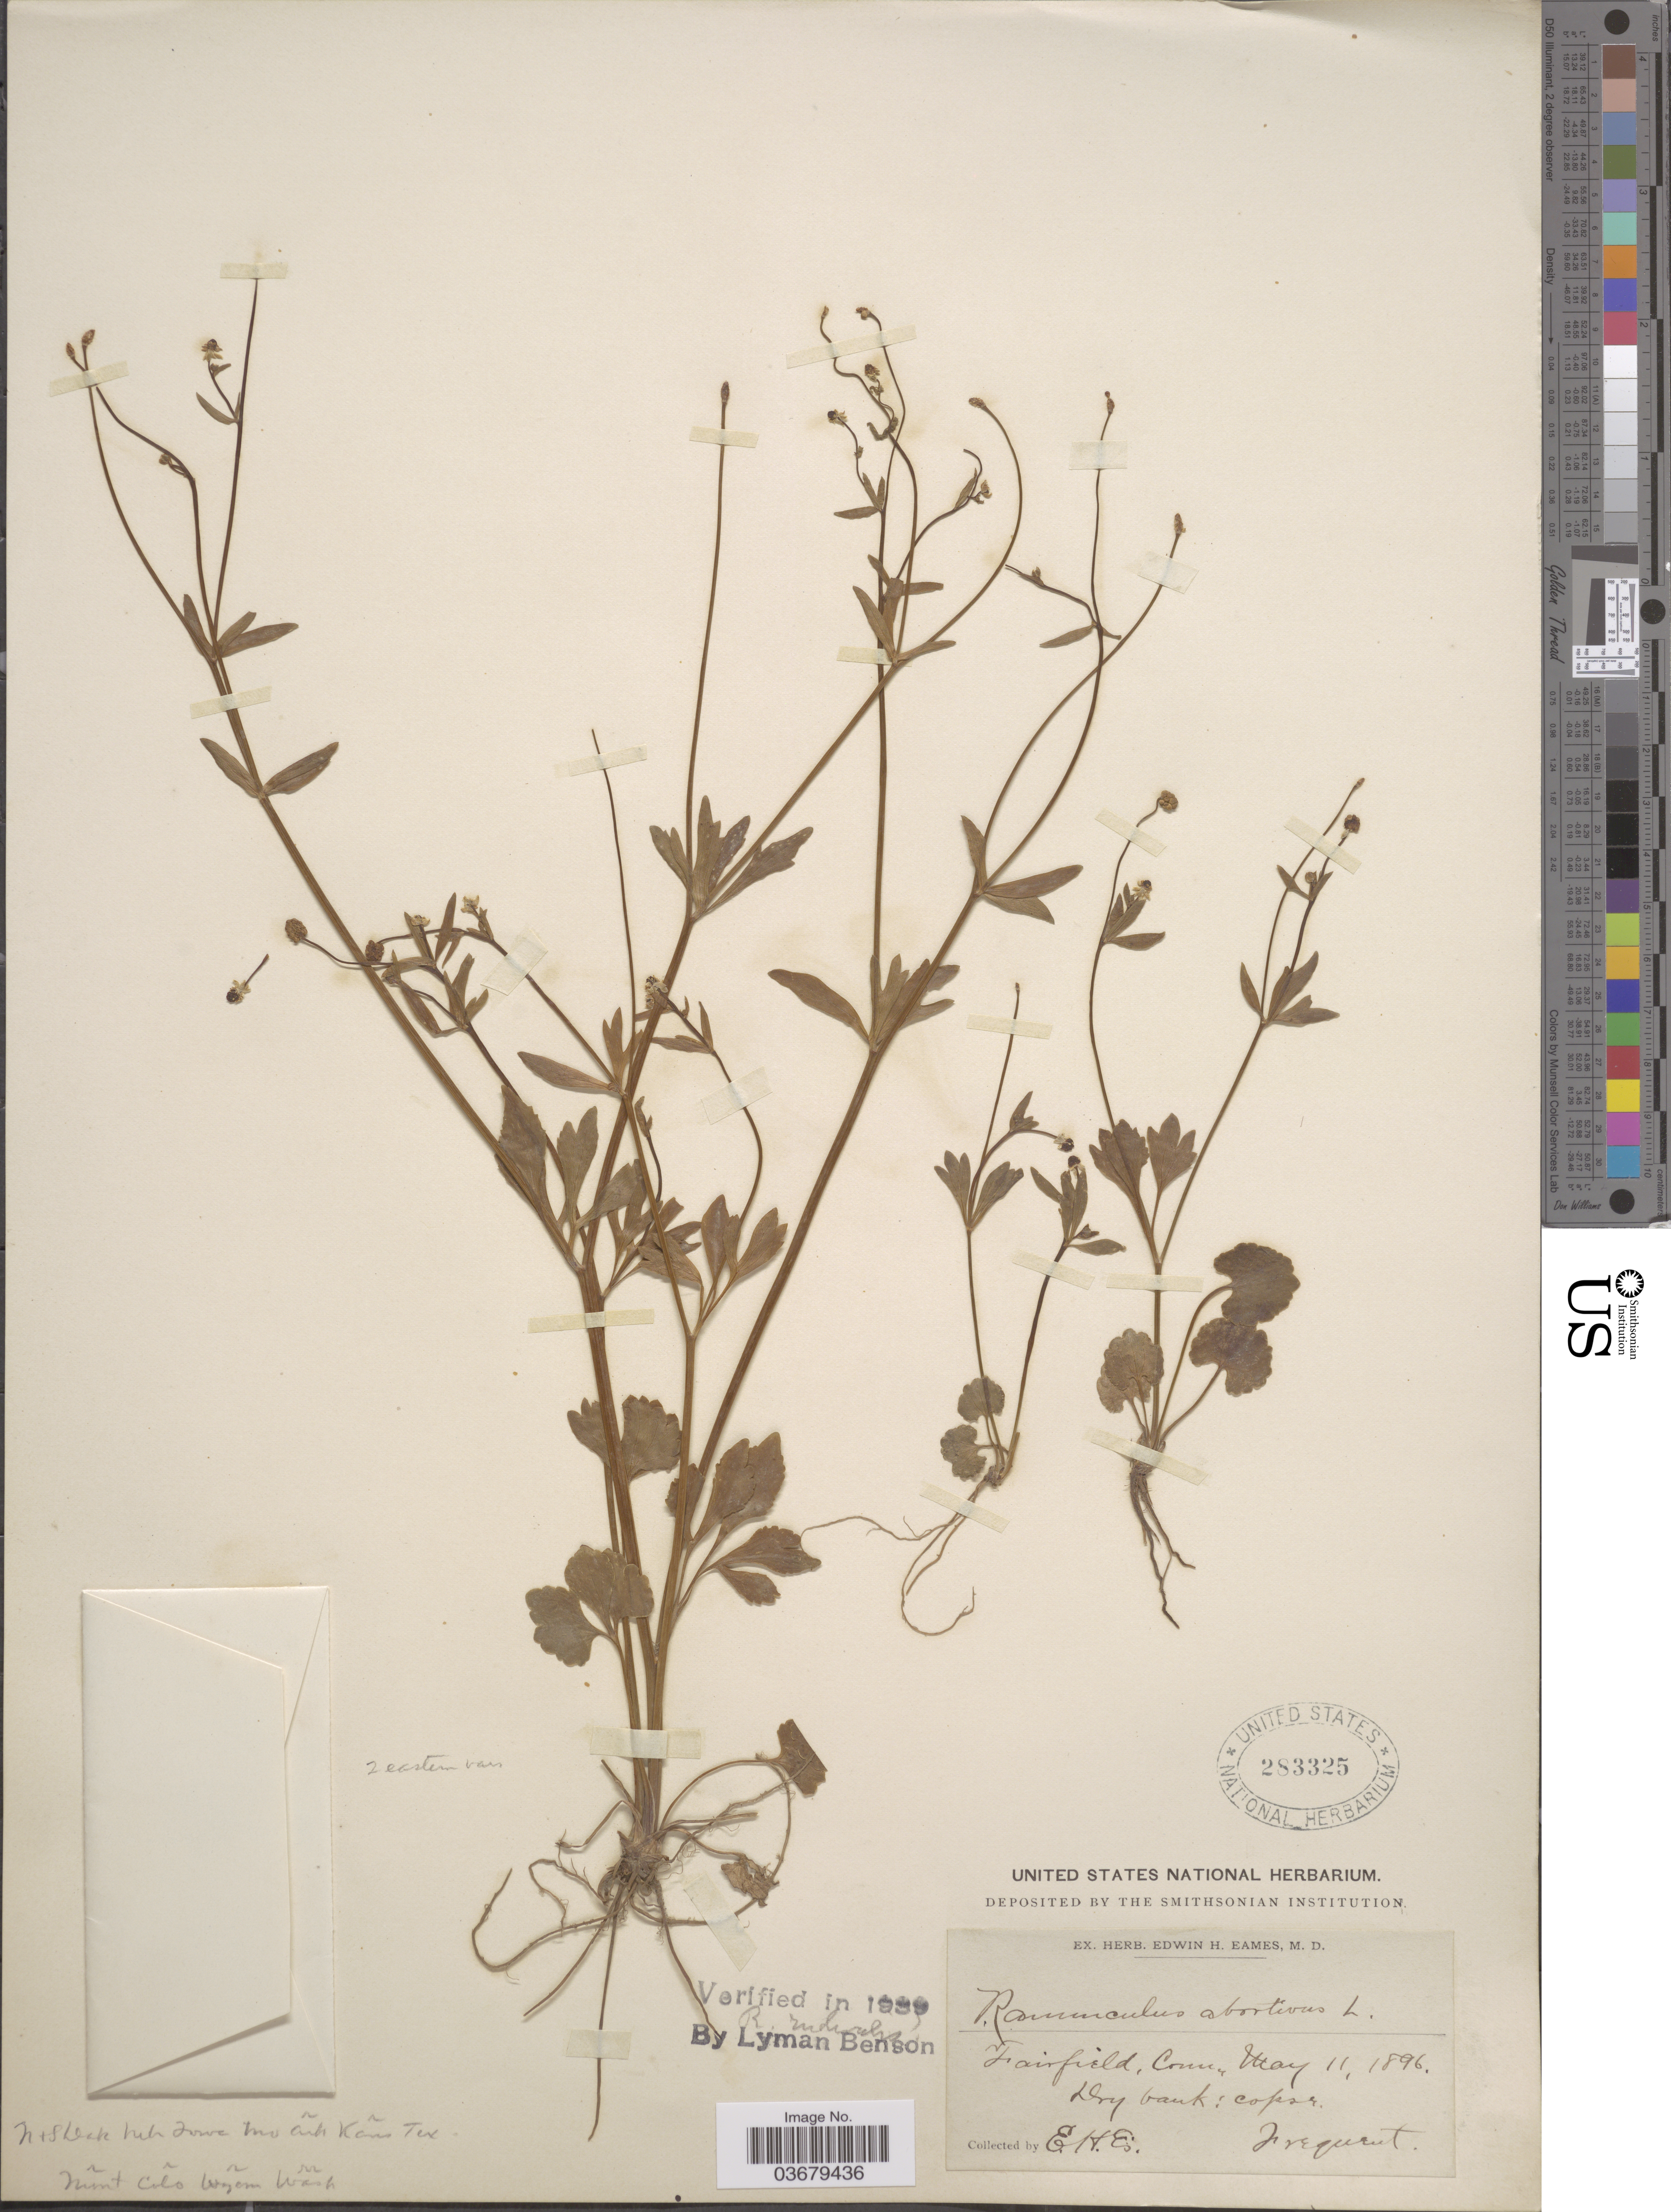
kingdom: Plantae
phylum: Tracheophyta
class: Magnoliopsida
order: Ranunculales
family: Ranunculaceae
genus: Ranunculus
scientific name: Ranunculus abortivus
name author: L.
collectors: E. H. Eames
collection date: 1896-05-11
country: United States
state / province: Connecticut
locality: Fairfield.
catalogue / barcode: US 283325